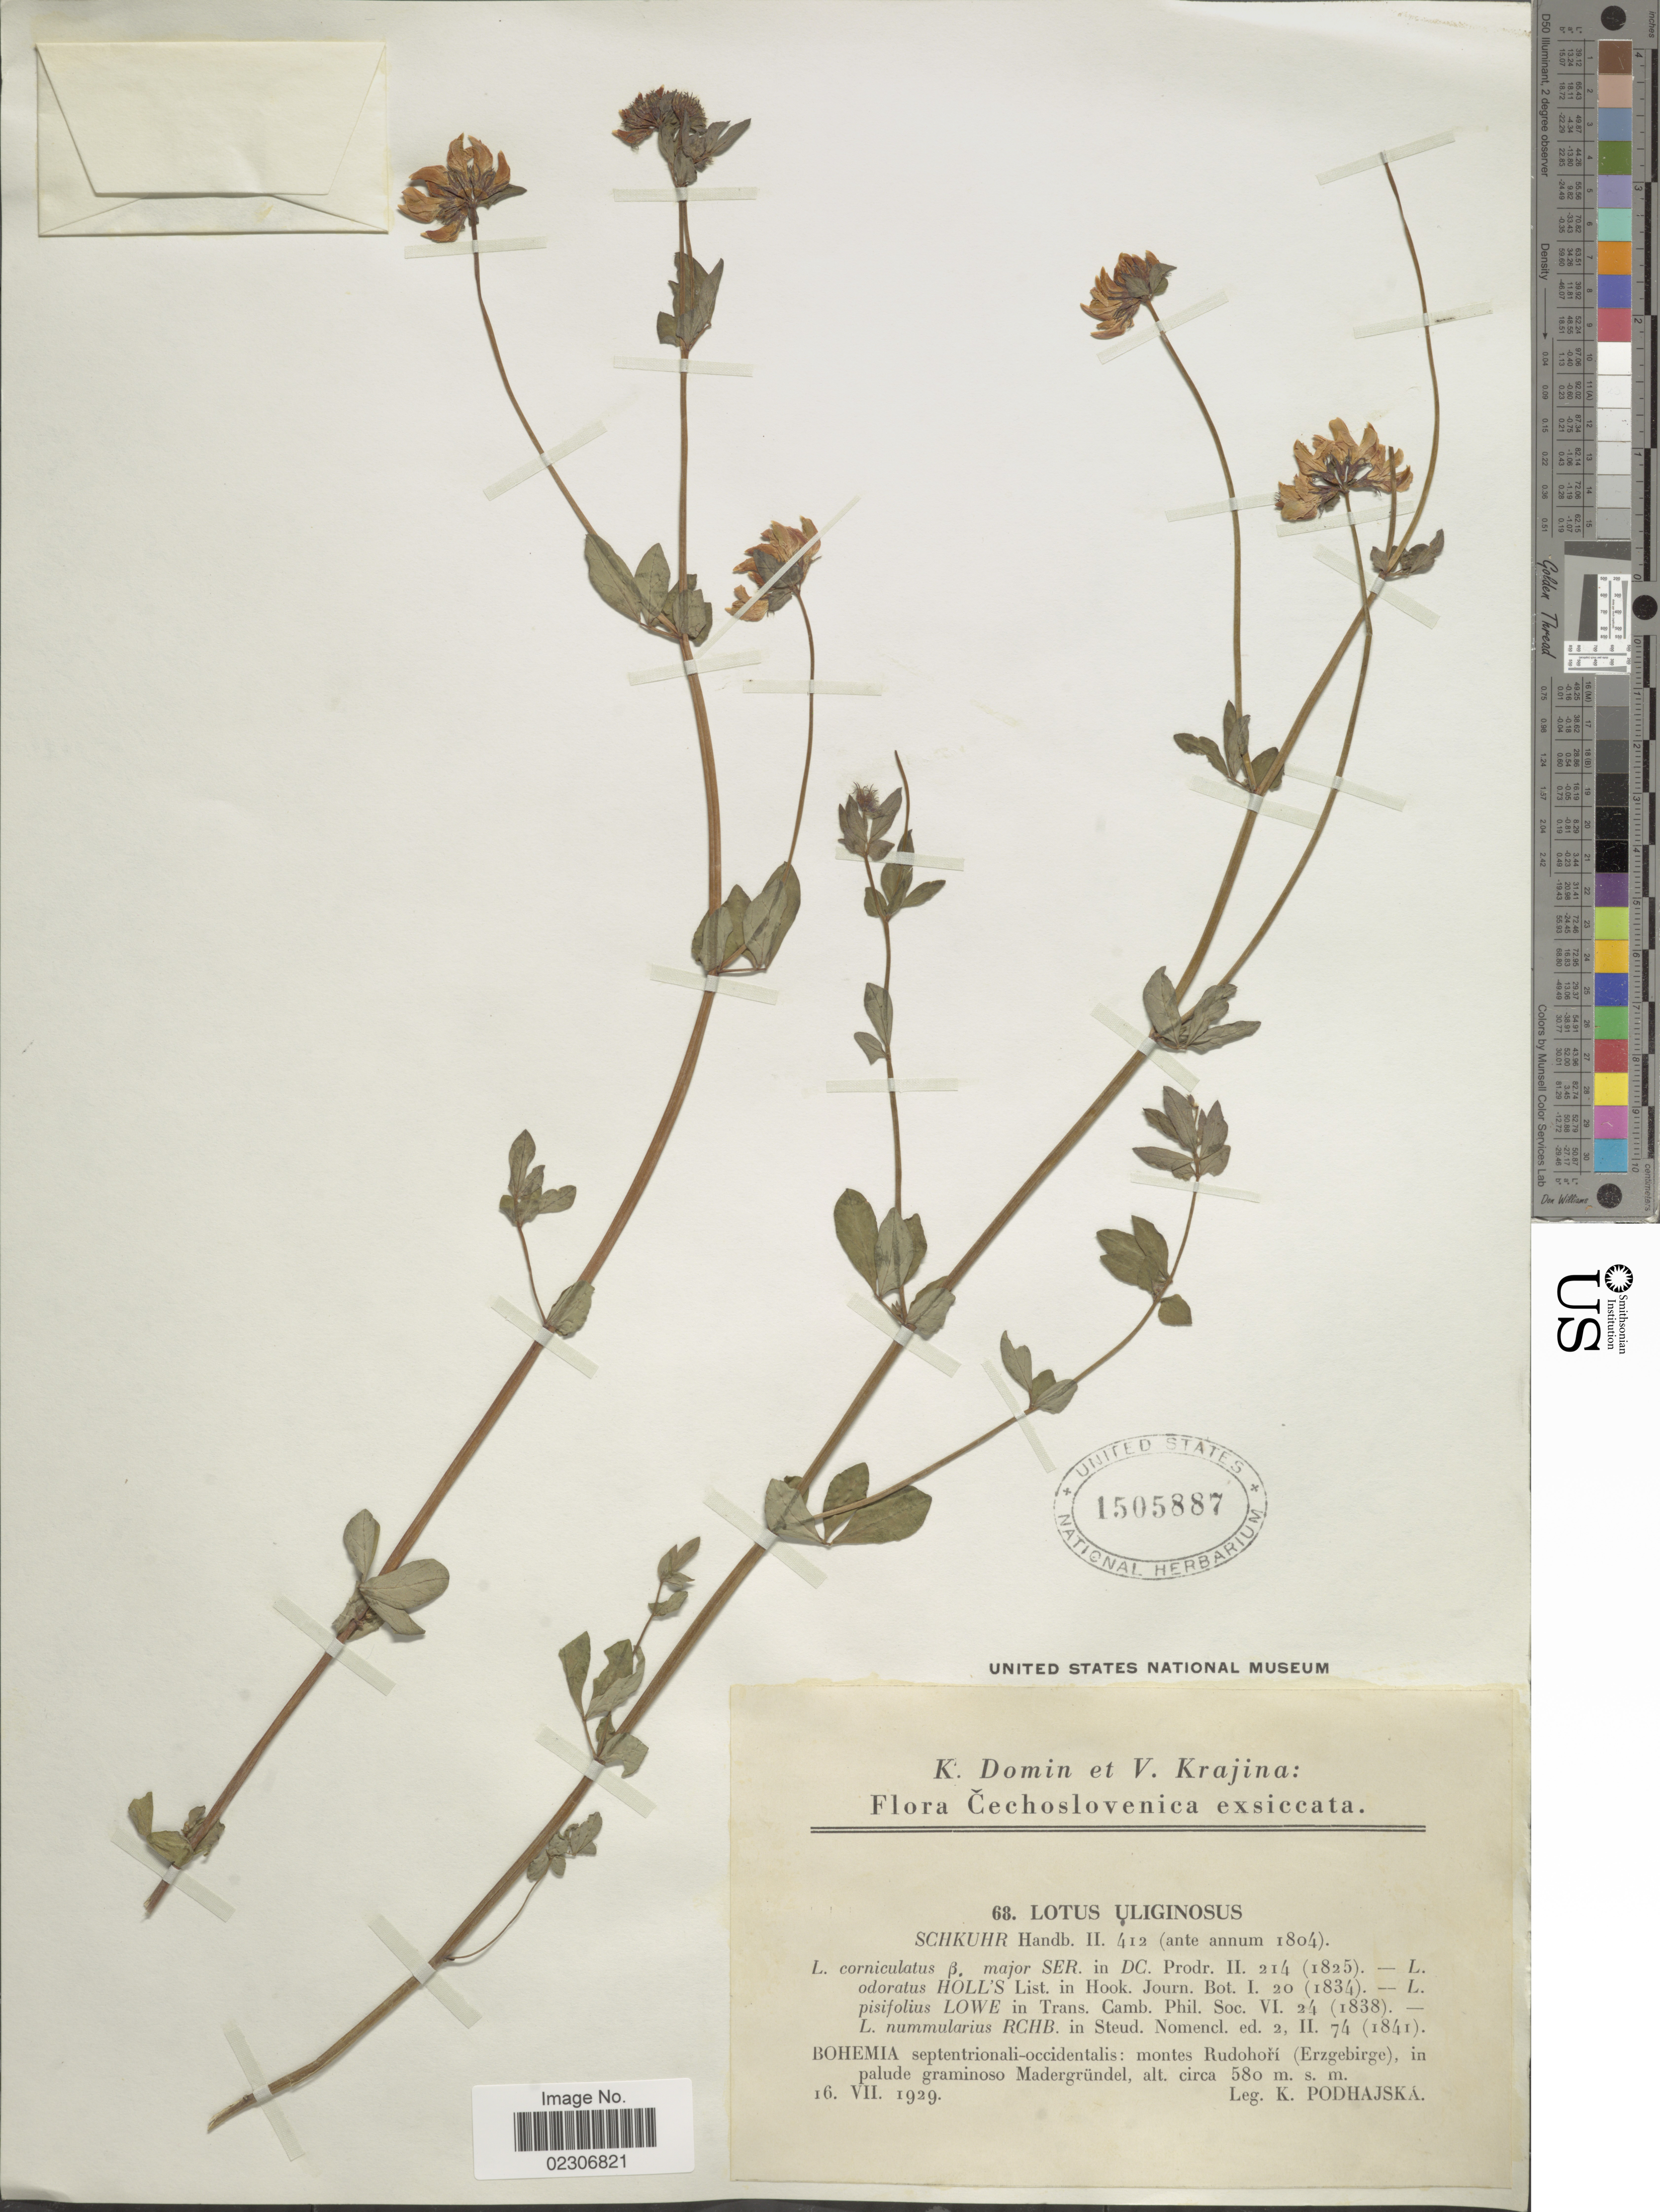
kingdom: Plantae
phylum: Tracheophyta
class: Magnoliopsida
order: Fabales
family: Fabaceae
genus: Lotus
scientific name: Lotus uliginosus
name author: Schkuhr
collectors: K. Podhajska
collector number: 68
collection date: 1929-07-16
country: Germany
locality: Cechoslovenica, Bohemia septentrionali - occidentalis: montes Rudhori (Erzgebirge) in palude graminoso Madergrundel.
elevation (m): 580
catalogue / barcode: US 1505887